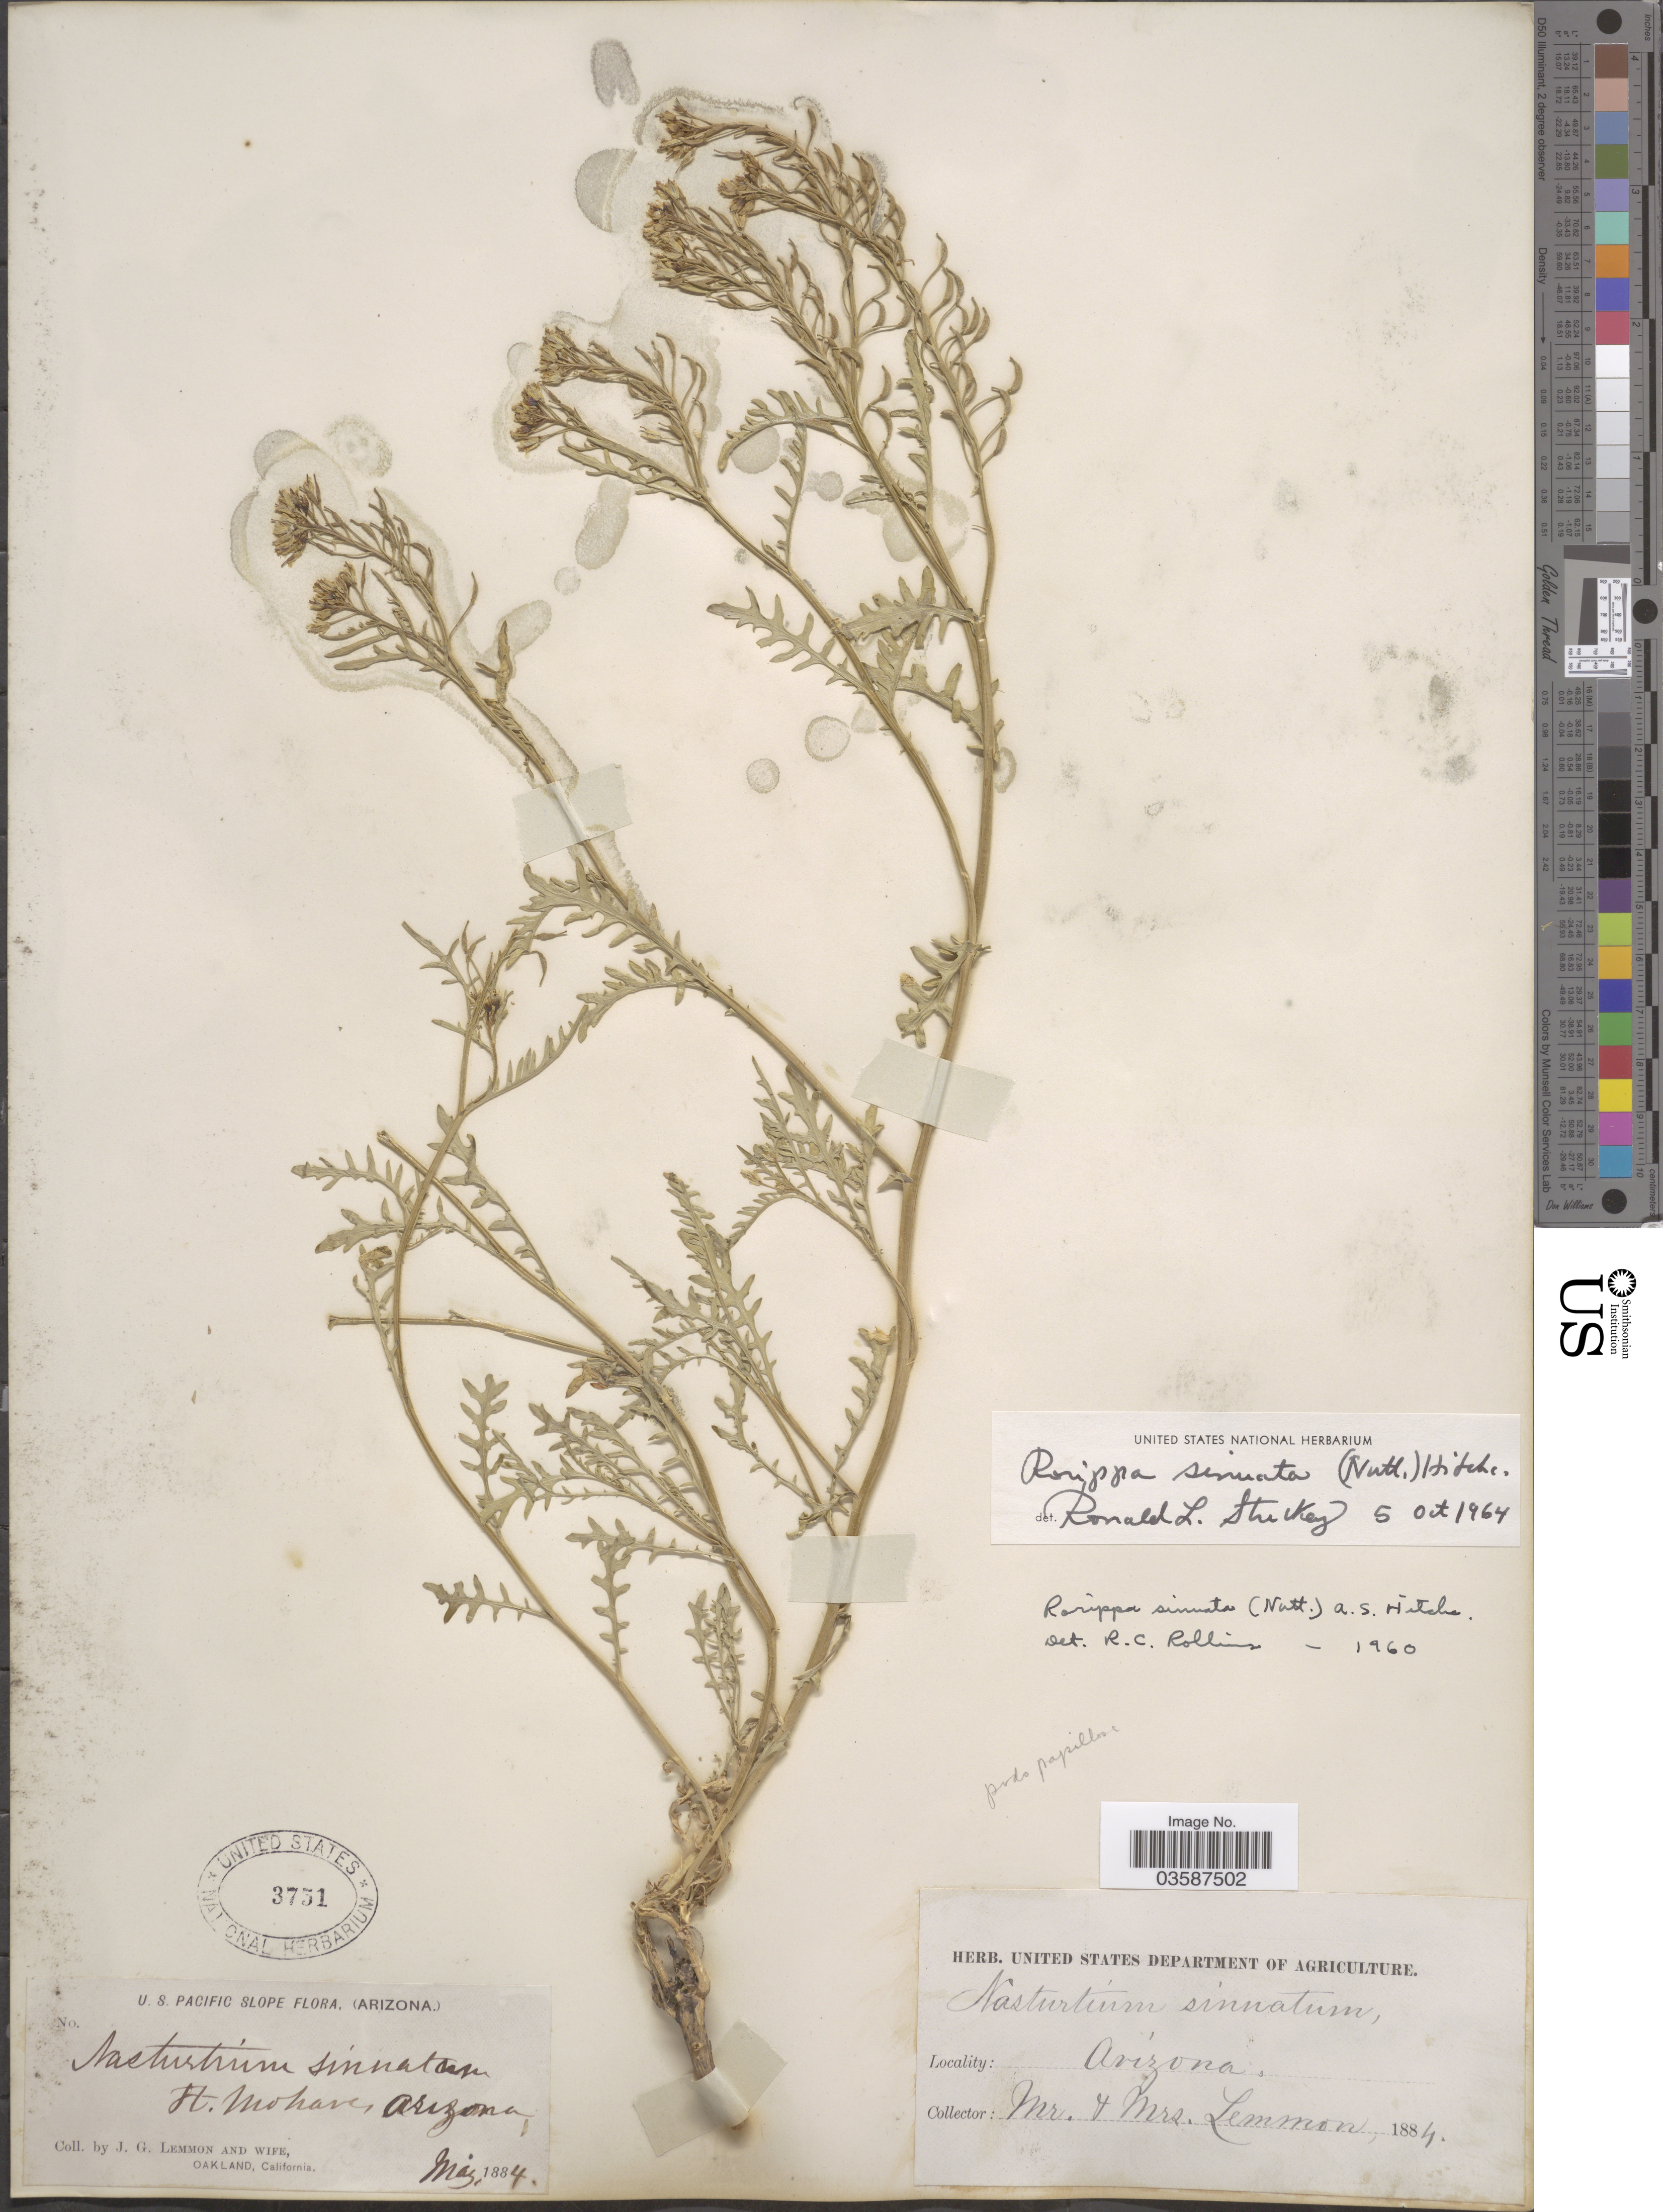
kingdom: Plantae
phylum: Tracheophyta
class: Magnoliopsida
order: Brassicales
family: Brassicaceae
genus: Rorippa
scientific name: Rorippa sinuata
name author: (Nutt.) Hitchc.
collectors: J. Lemmon & Mrs. J. G. Lemmon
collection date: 1884-05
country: United States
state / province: Arizona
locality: Ft. Mohave.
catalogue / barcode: US 3751